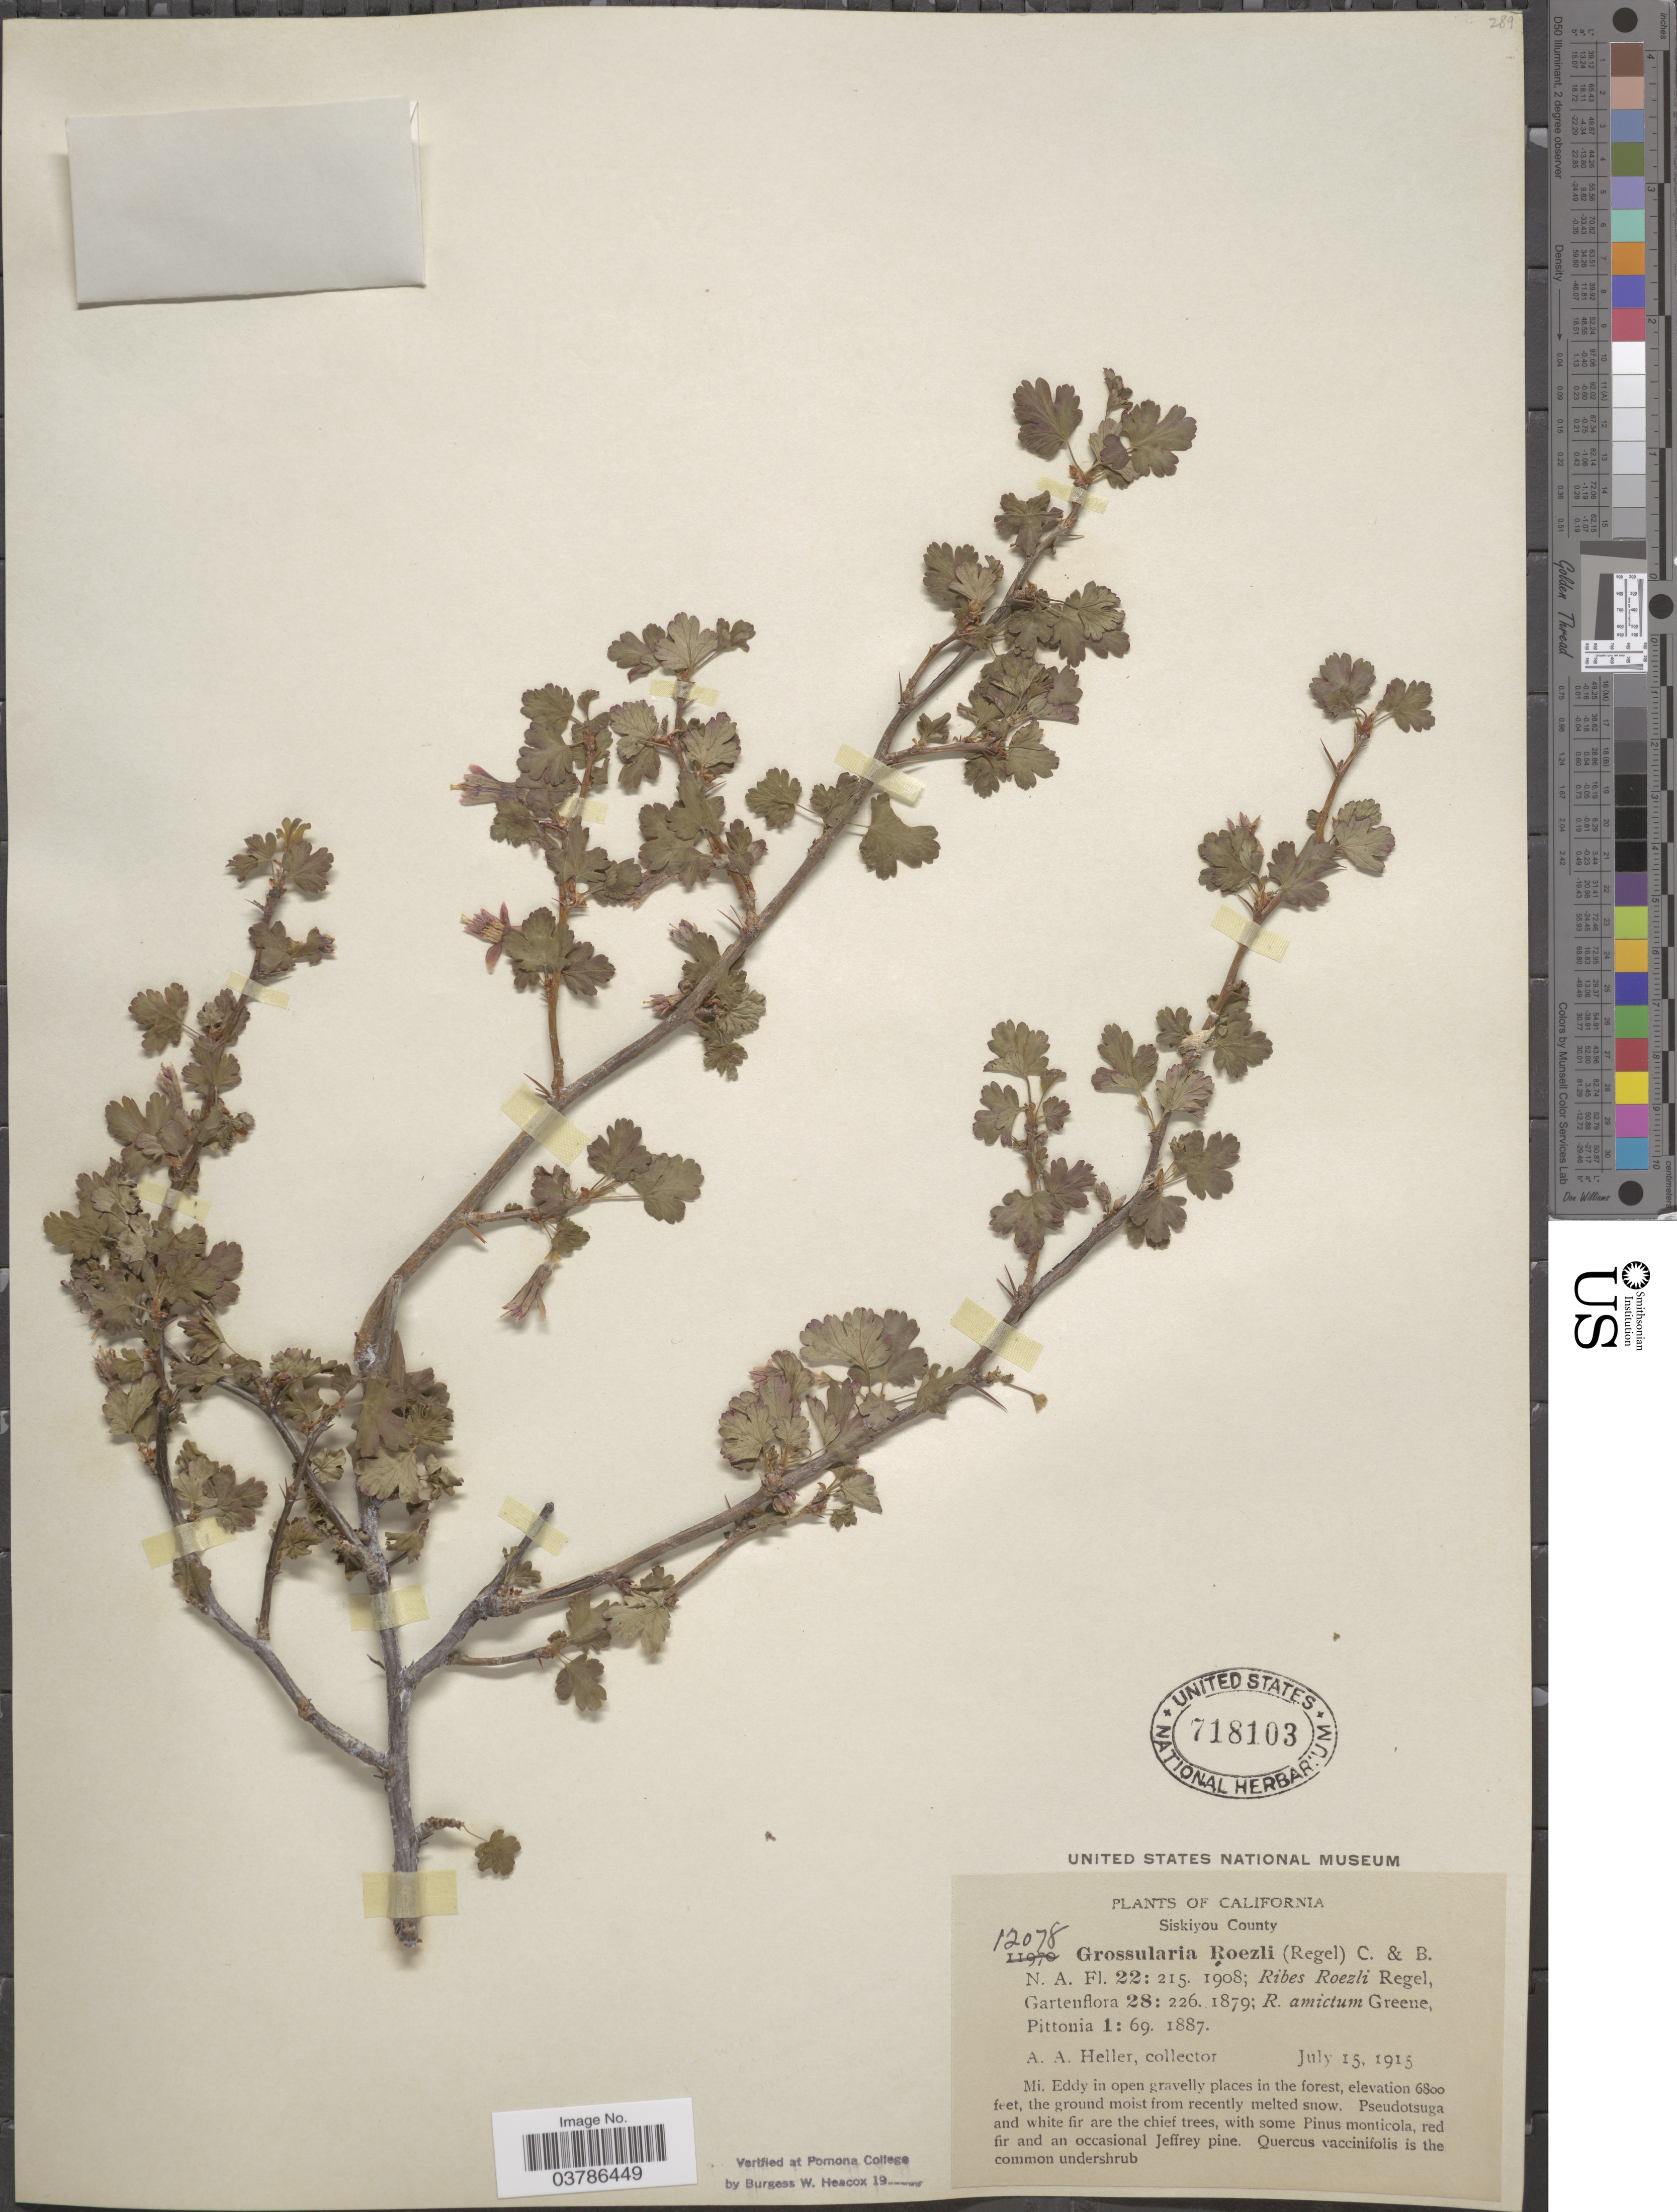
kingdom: Plantae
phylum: Tracheophyta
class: Magnoliopsida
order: Saxifragales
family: Grossulariaceae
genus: Ribes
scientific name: Ribes roezlii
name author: Regel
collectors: A. A. Heller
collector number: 12078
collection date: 1915-07-15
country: United States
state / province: California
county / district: Siskiyou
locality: Siskiyou County. Mi. Eddy.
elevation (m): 2073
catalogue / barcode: US 718103